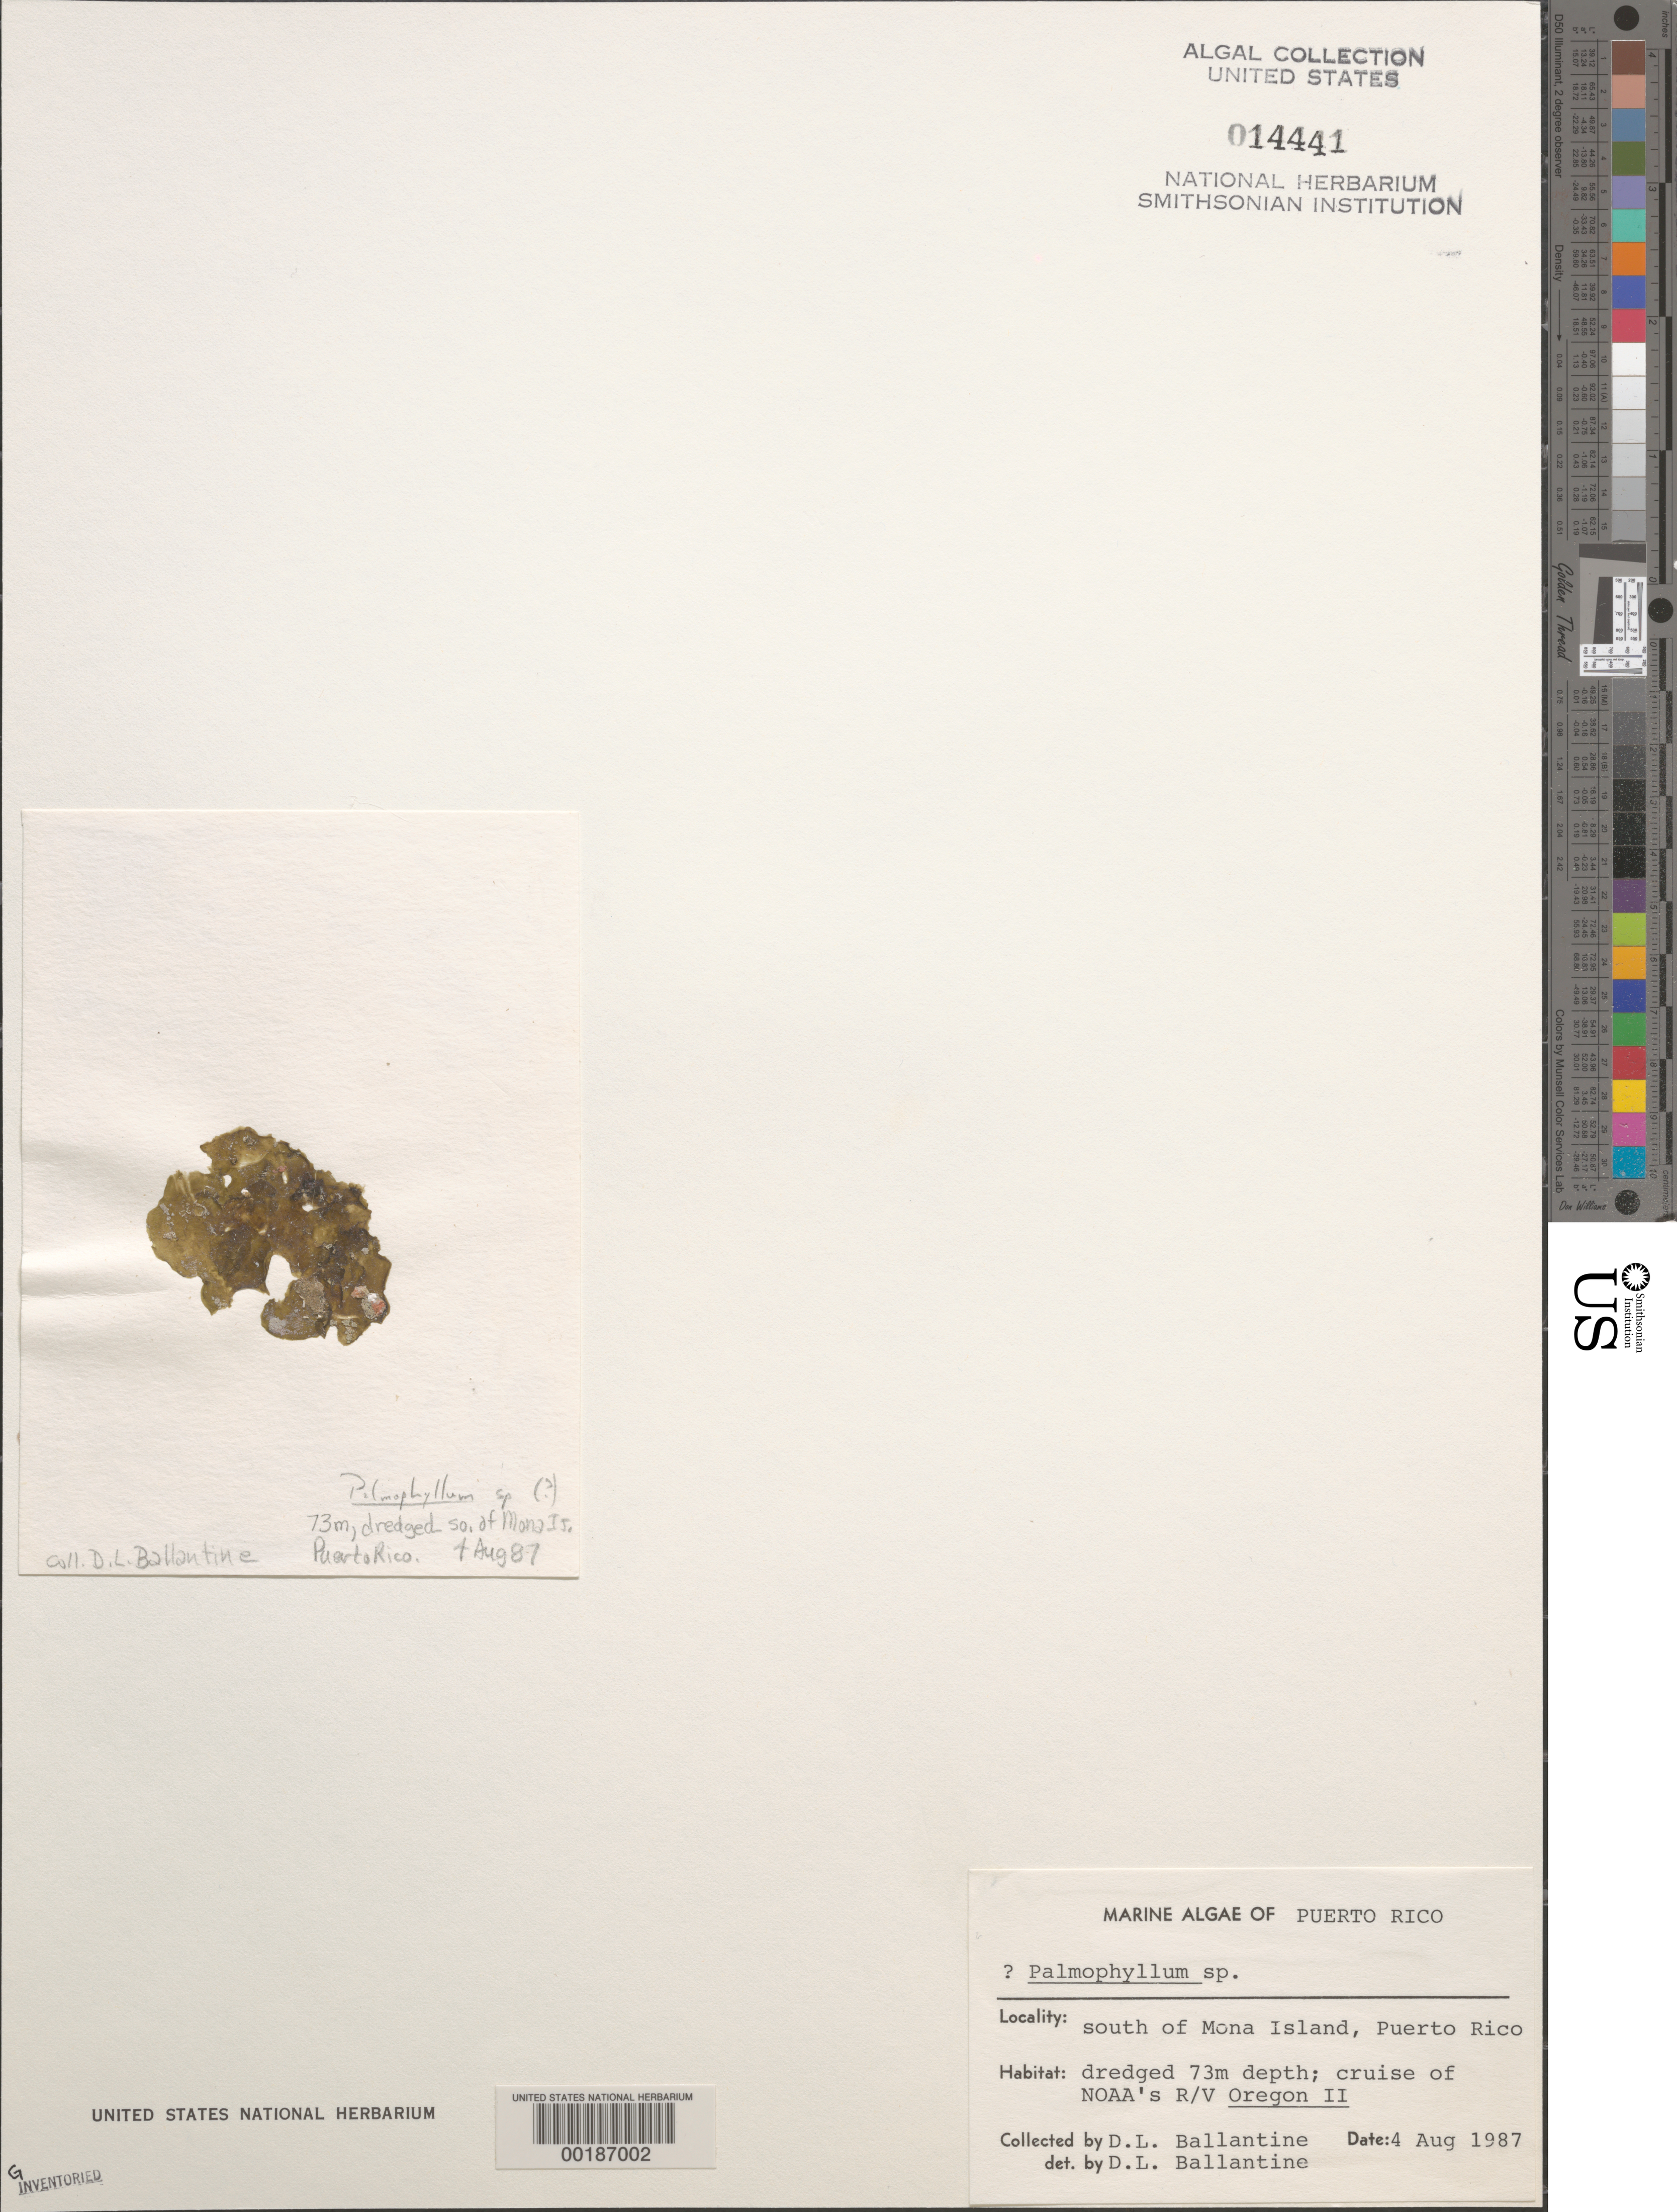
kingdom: Plantae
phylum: Chlorophyta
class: Palmophyllophyceae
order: Palmophyllales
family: Palmophyllaceae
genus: Palmophyllum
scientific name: Palmophyllum sp.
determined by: Ballantine, D. L.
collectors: D.L. Ballantine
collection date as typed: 04 Aug 1987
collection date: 1987-08-04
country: Puerto Rico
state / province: Mayaguëz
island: South Mona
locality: South of Isla de Mona (S. Mona Island)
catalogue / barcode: US 14441